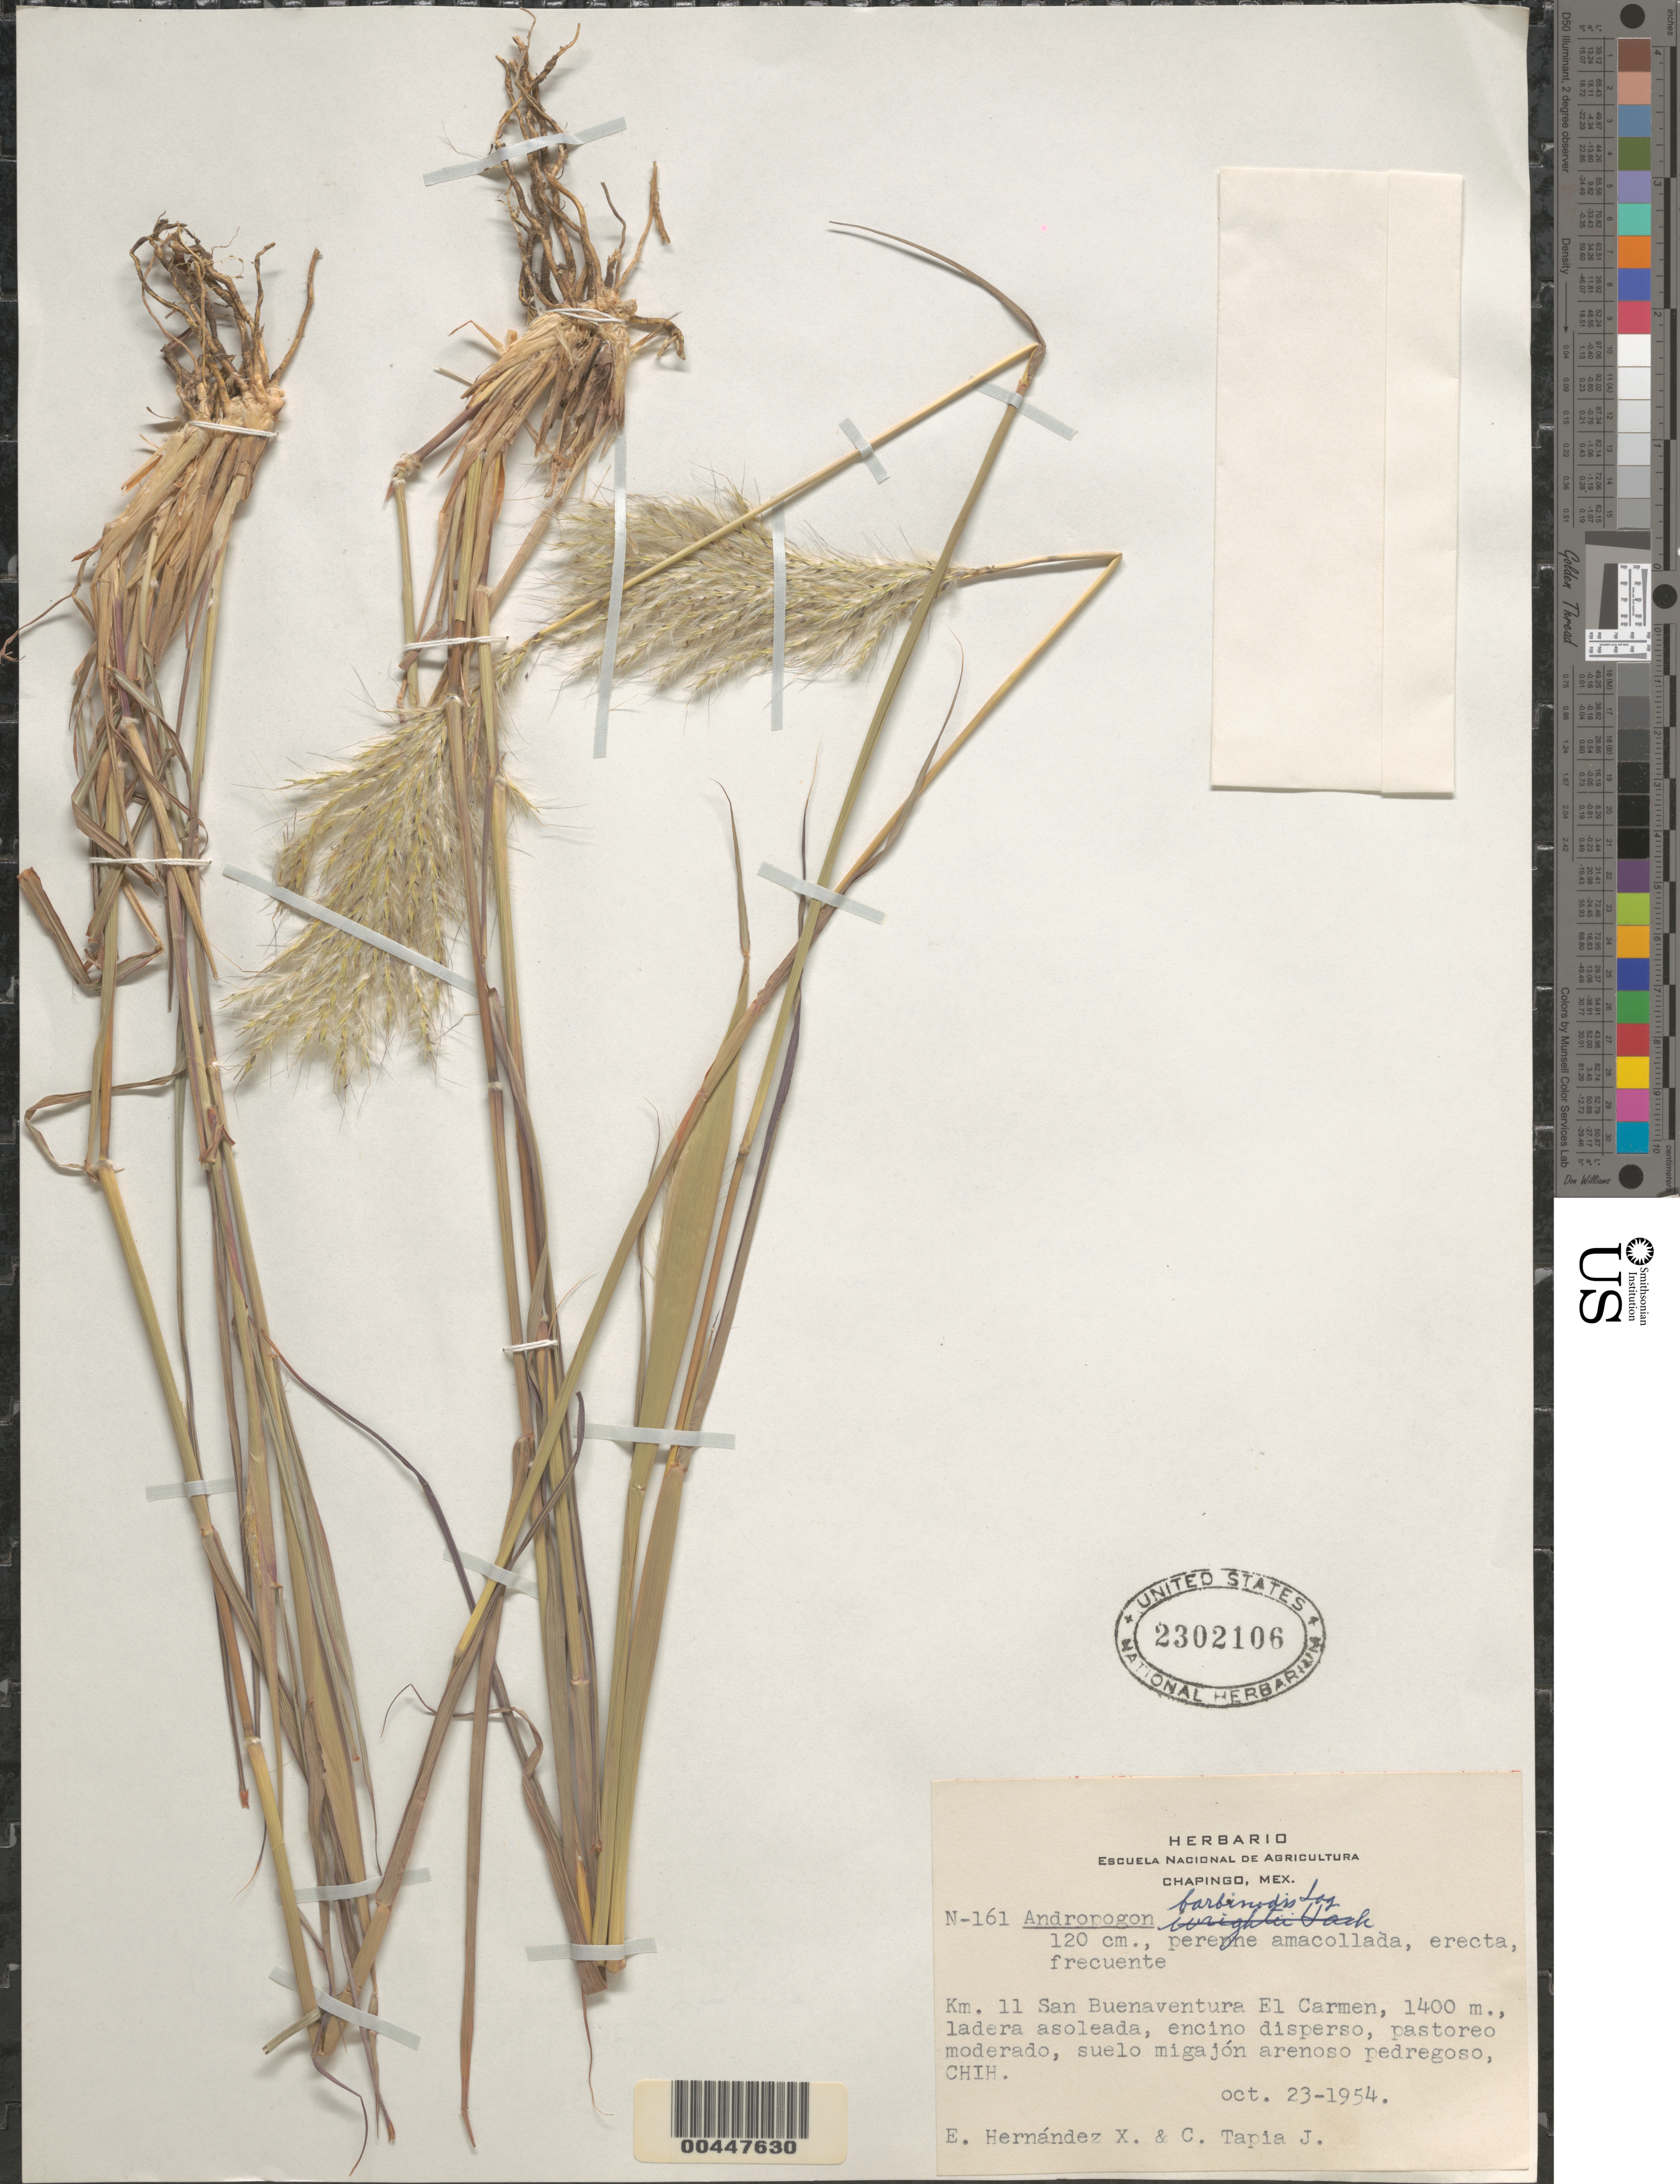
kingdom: Plantae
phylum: Tracheophyta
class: Liliopsida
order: Poales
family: Poaceae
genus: Andropogon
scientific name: Andropogon barbinodis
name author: Lag.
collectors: E. I. Hernández-X. & C. Tapia-J.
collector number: N-161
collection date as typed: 23 Oct 1954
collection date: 1954-10-23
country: Mexico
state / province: Chihuahua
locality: Km 11 San Buenaventura El Carmen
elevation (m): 1400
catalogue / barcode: US 2302106